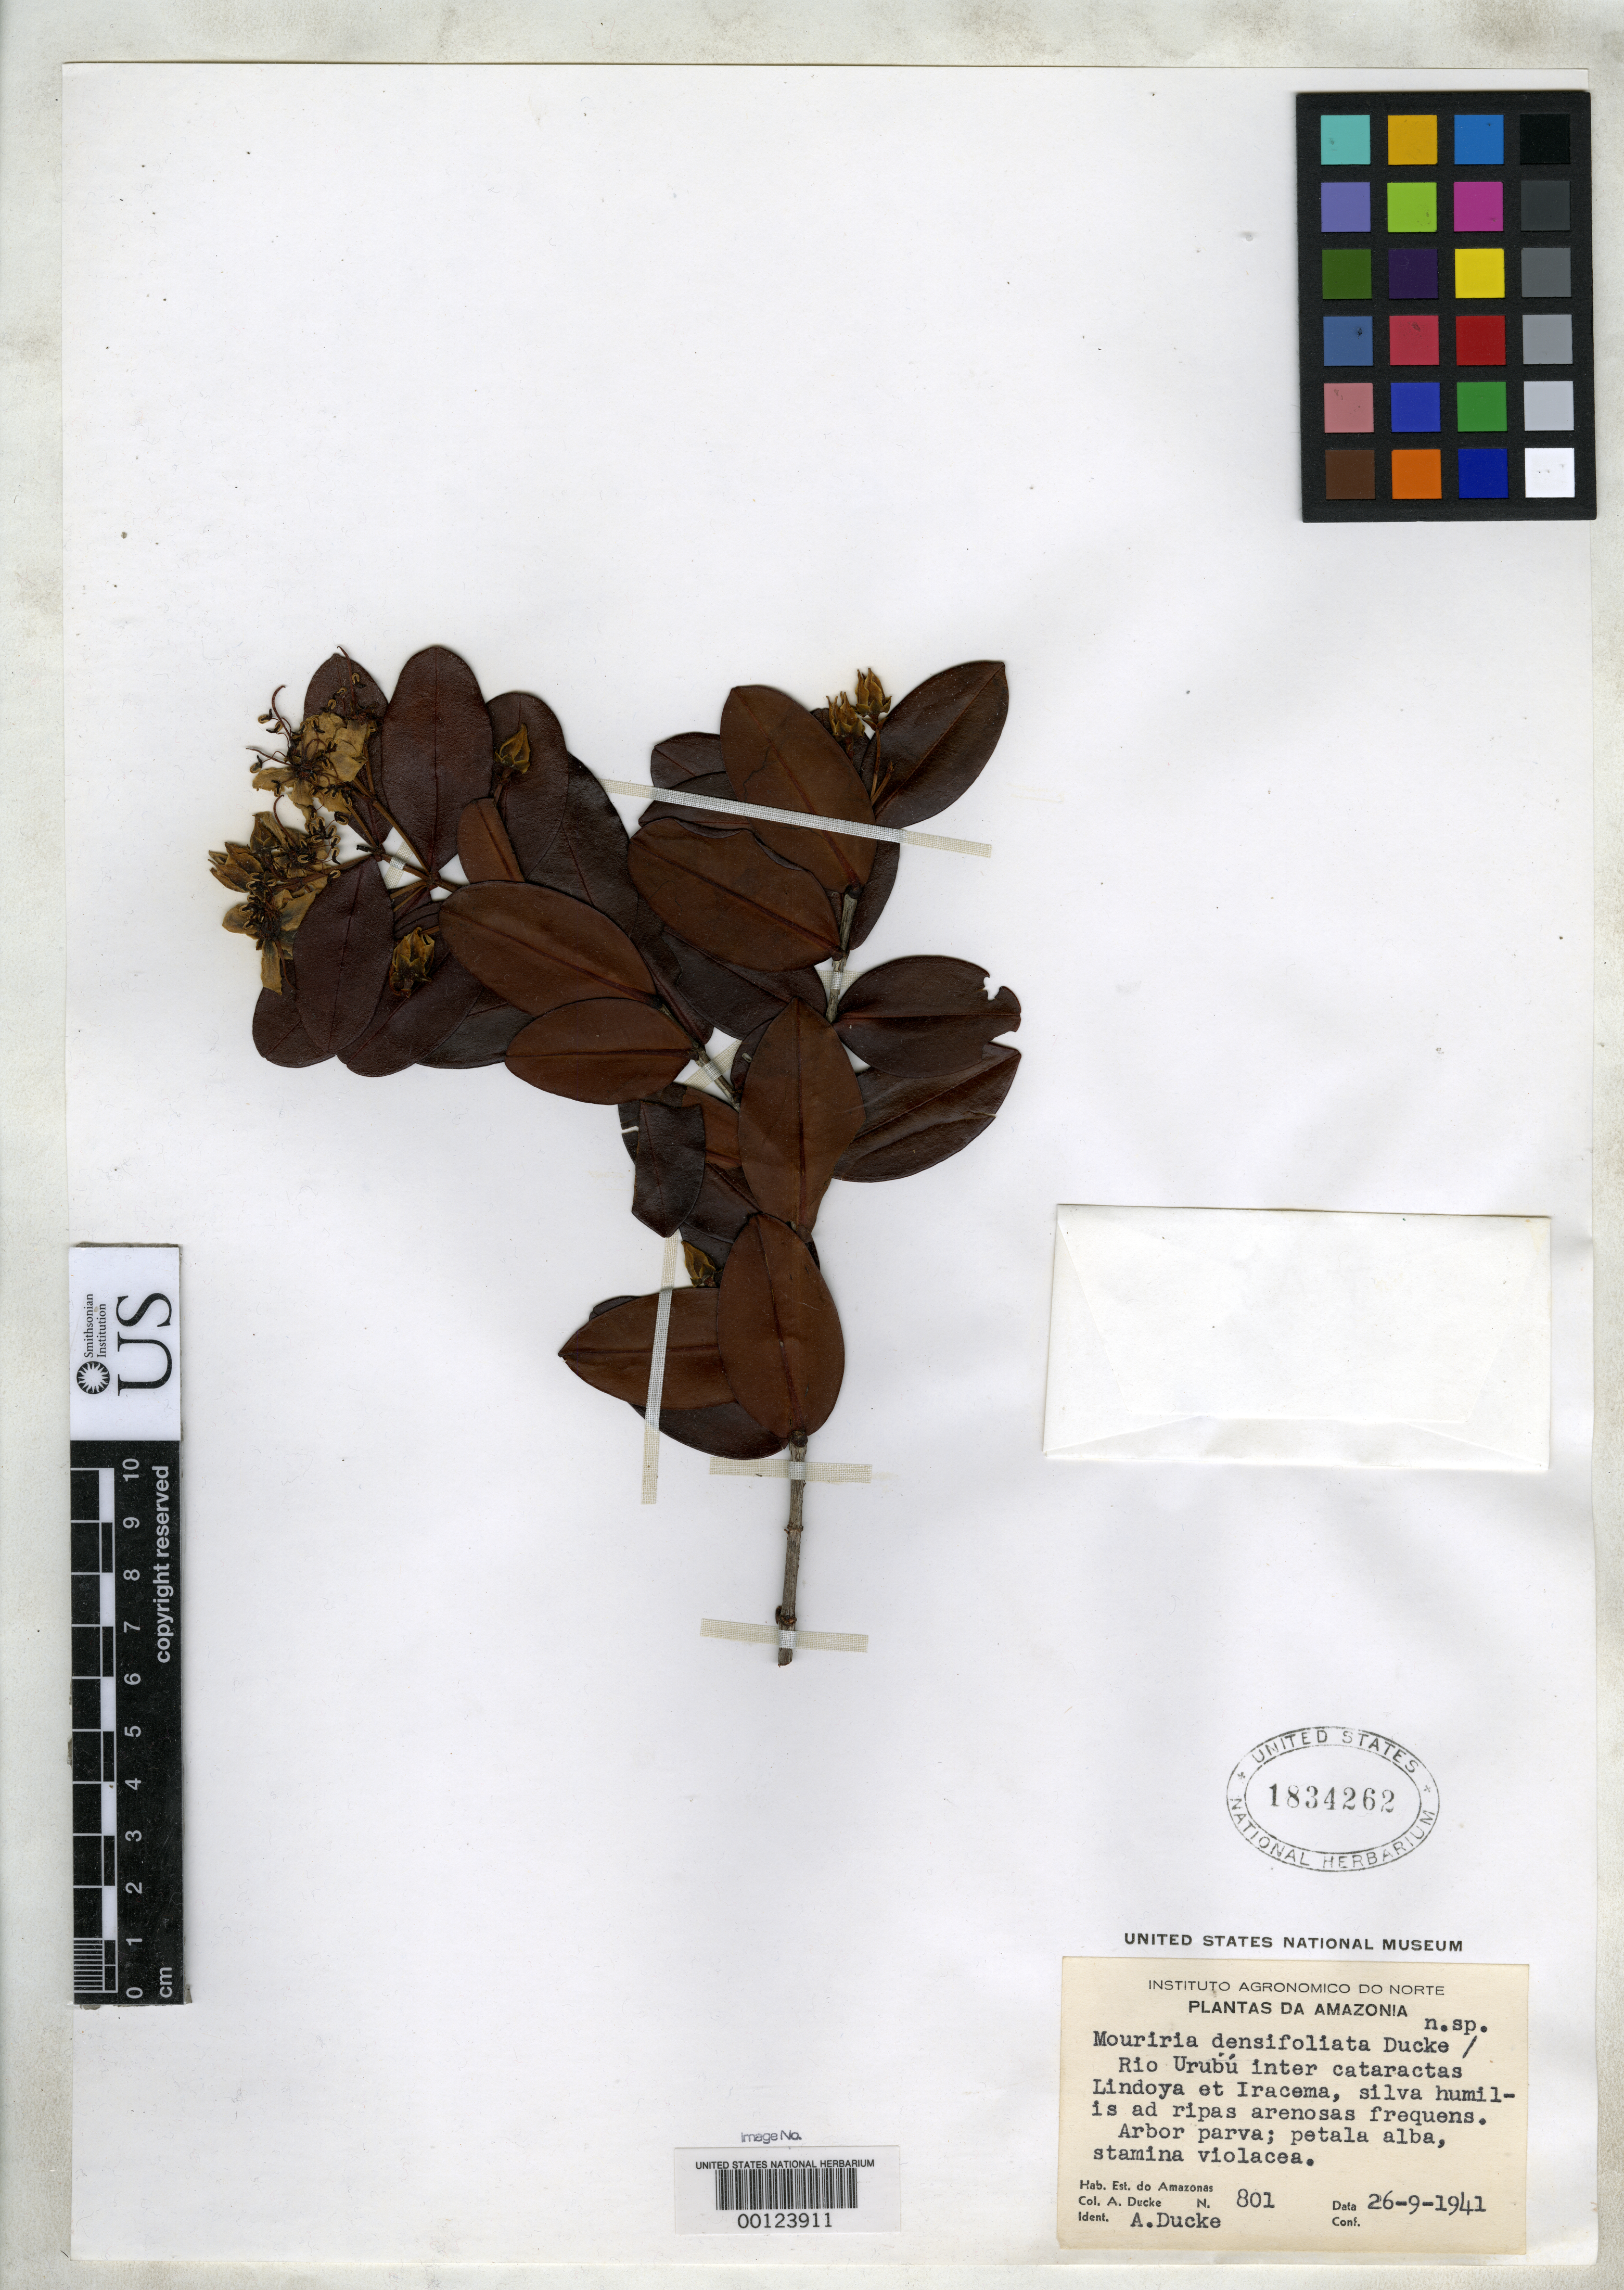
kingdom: Plantae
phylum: Tracheophyta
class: Magnoliopsida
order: Myrtales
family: Melastomataceae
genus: Mouriria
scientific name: Mouriria densifoliata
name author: Ducke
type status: Isotype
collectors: A. Ducke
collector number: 801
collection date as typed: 26 Sep 1941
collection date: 1941-09-26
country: Brazil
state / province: Amazonas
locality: Rio Urubu.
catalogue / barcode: US 1834262